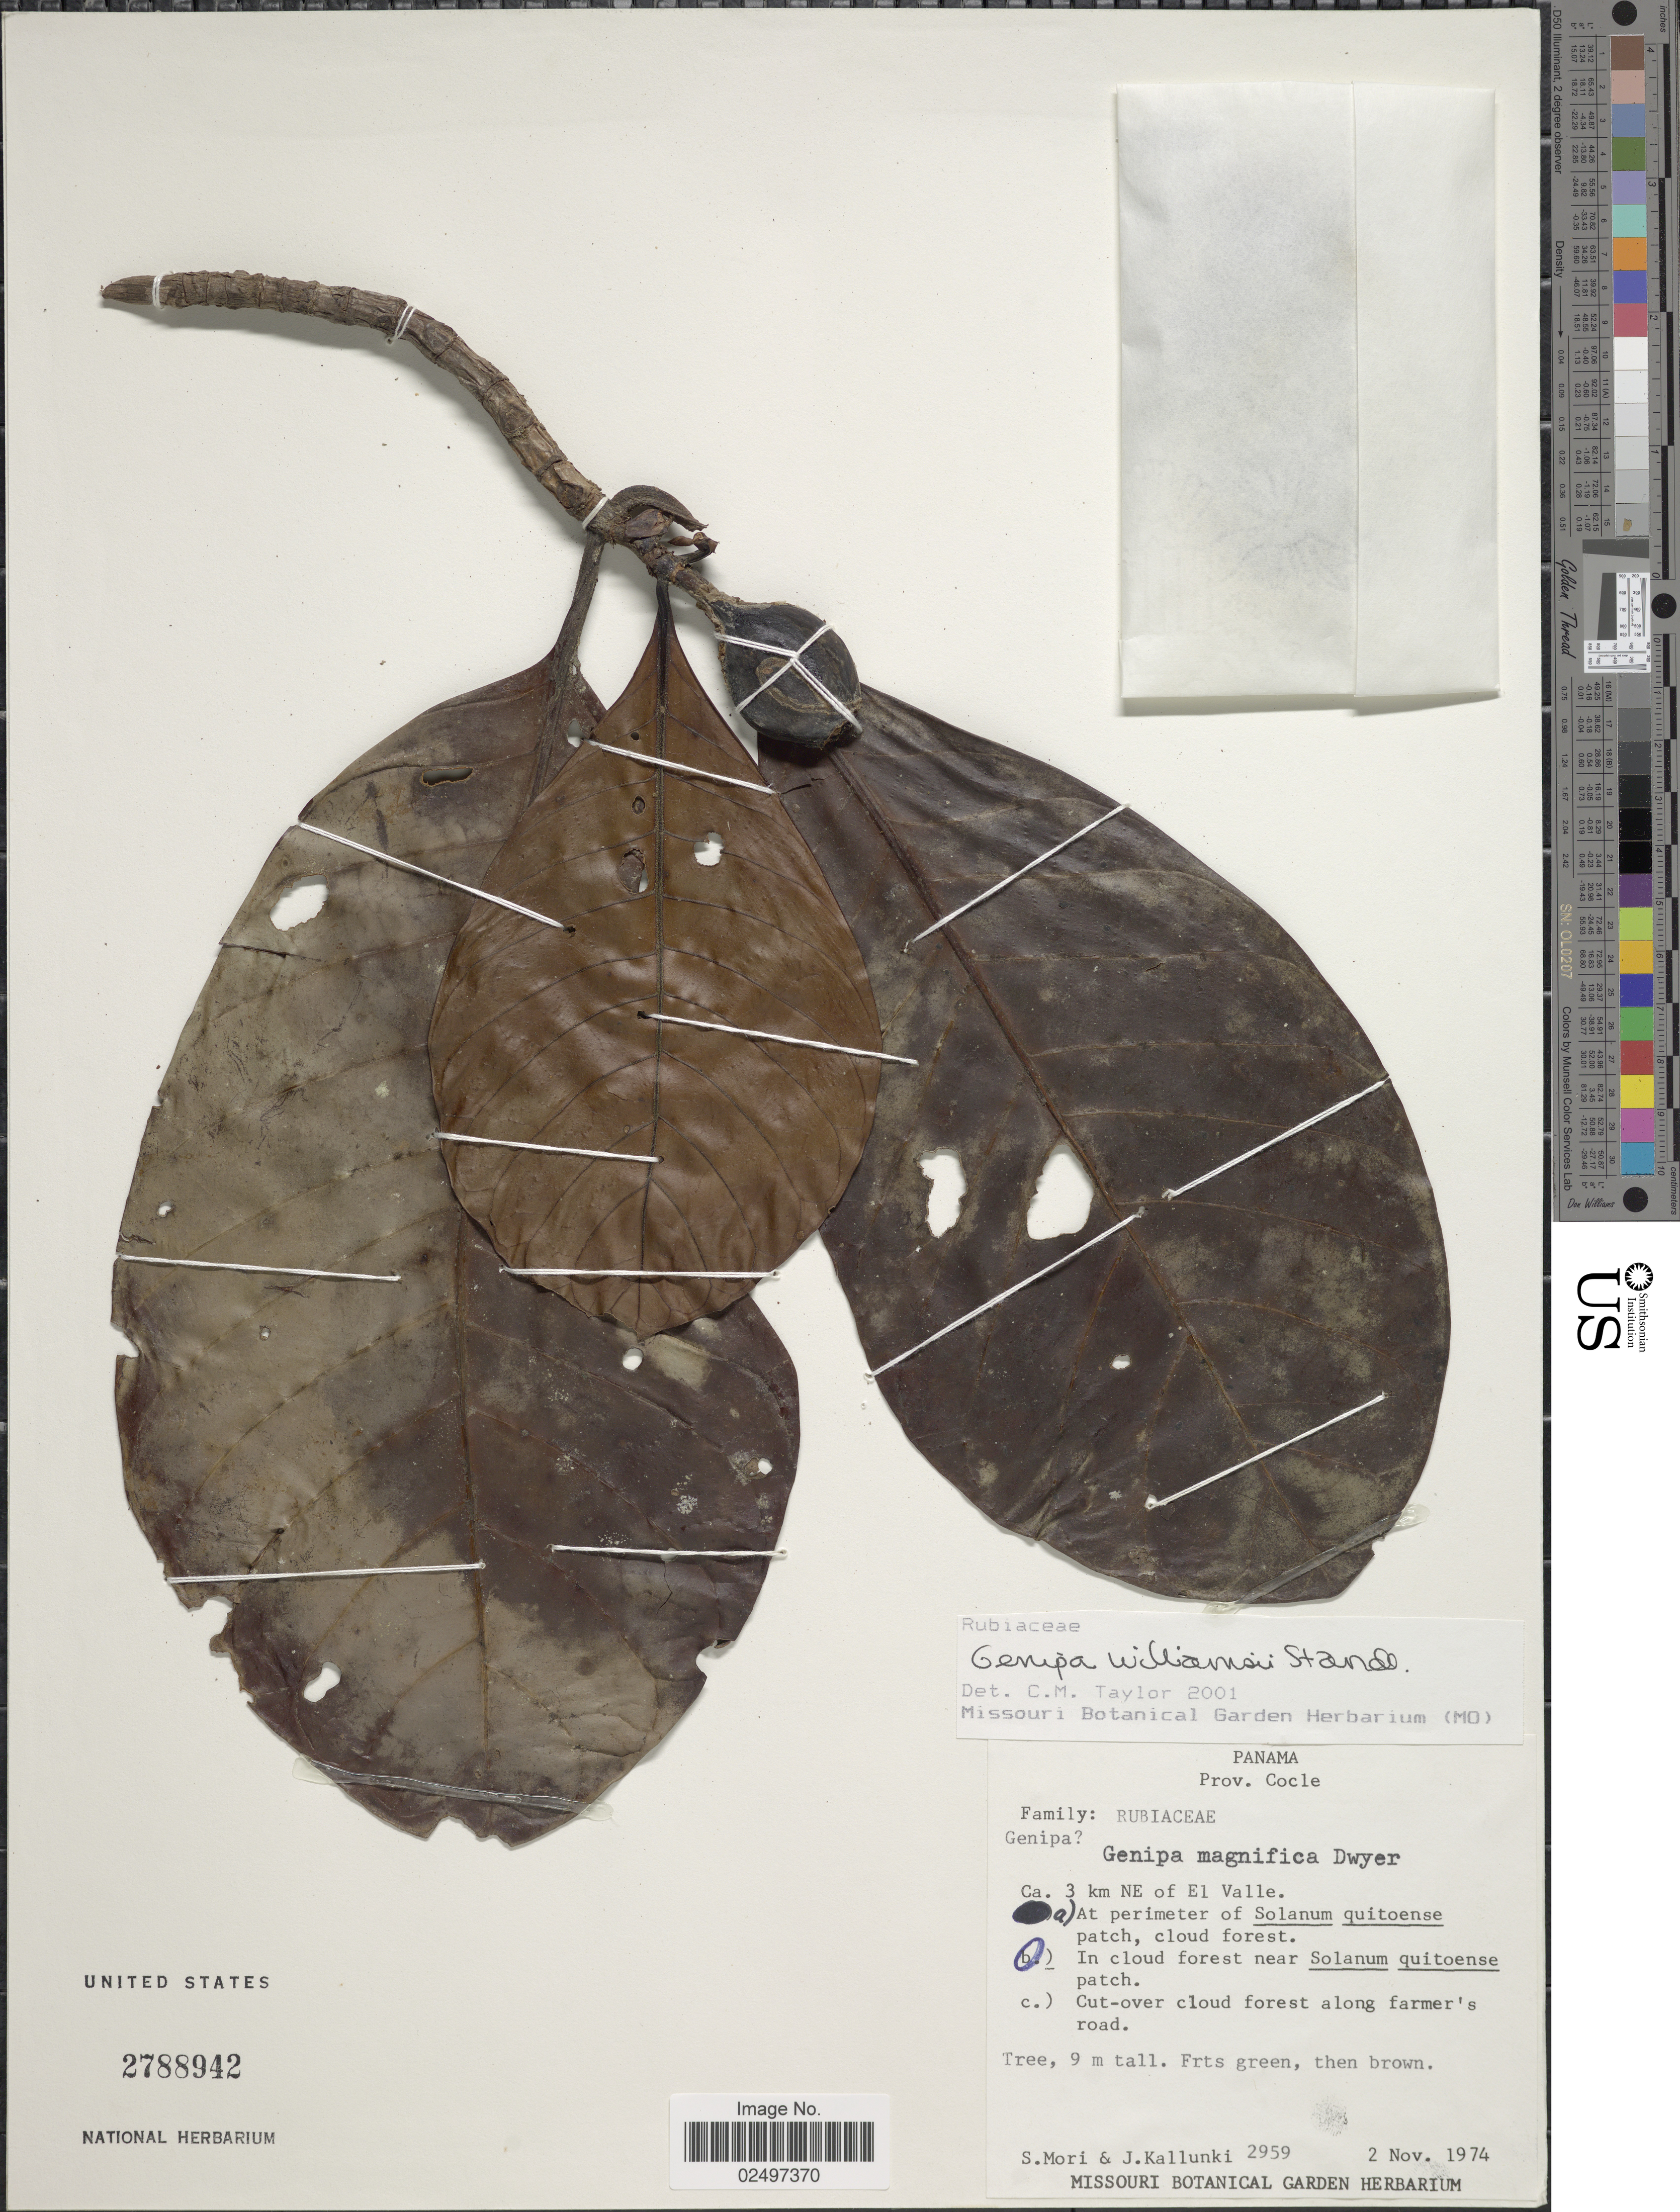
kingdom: Plantae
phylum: Tracheophyta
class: Magnoliopsida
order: Gentianales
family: Rubiaceae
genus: Genipa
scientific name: Genipa williamsii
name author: Standl.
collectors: S. Mori & J. Kallunki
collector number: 2959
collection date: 1974-11-02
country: Panama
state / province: Coclé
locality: Prov. Cocle. Ca. 3 km NE of El Valle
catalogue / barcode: US 2788942